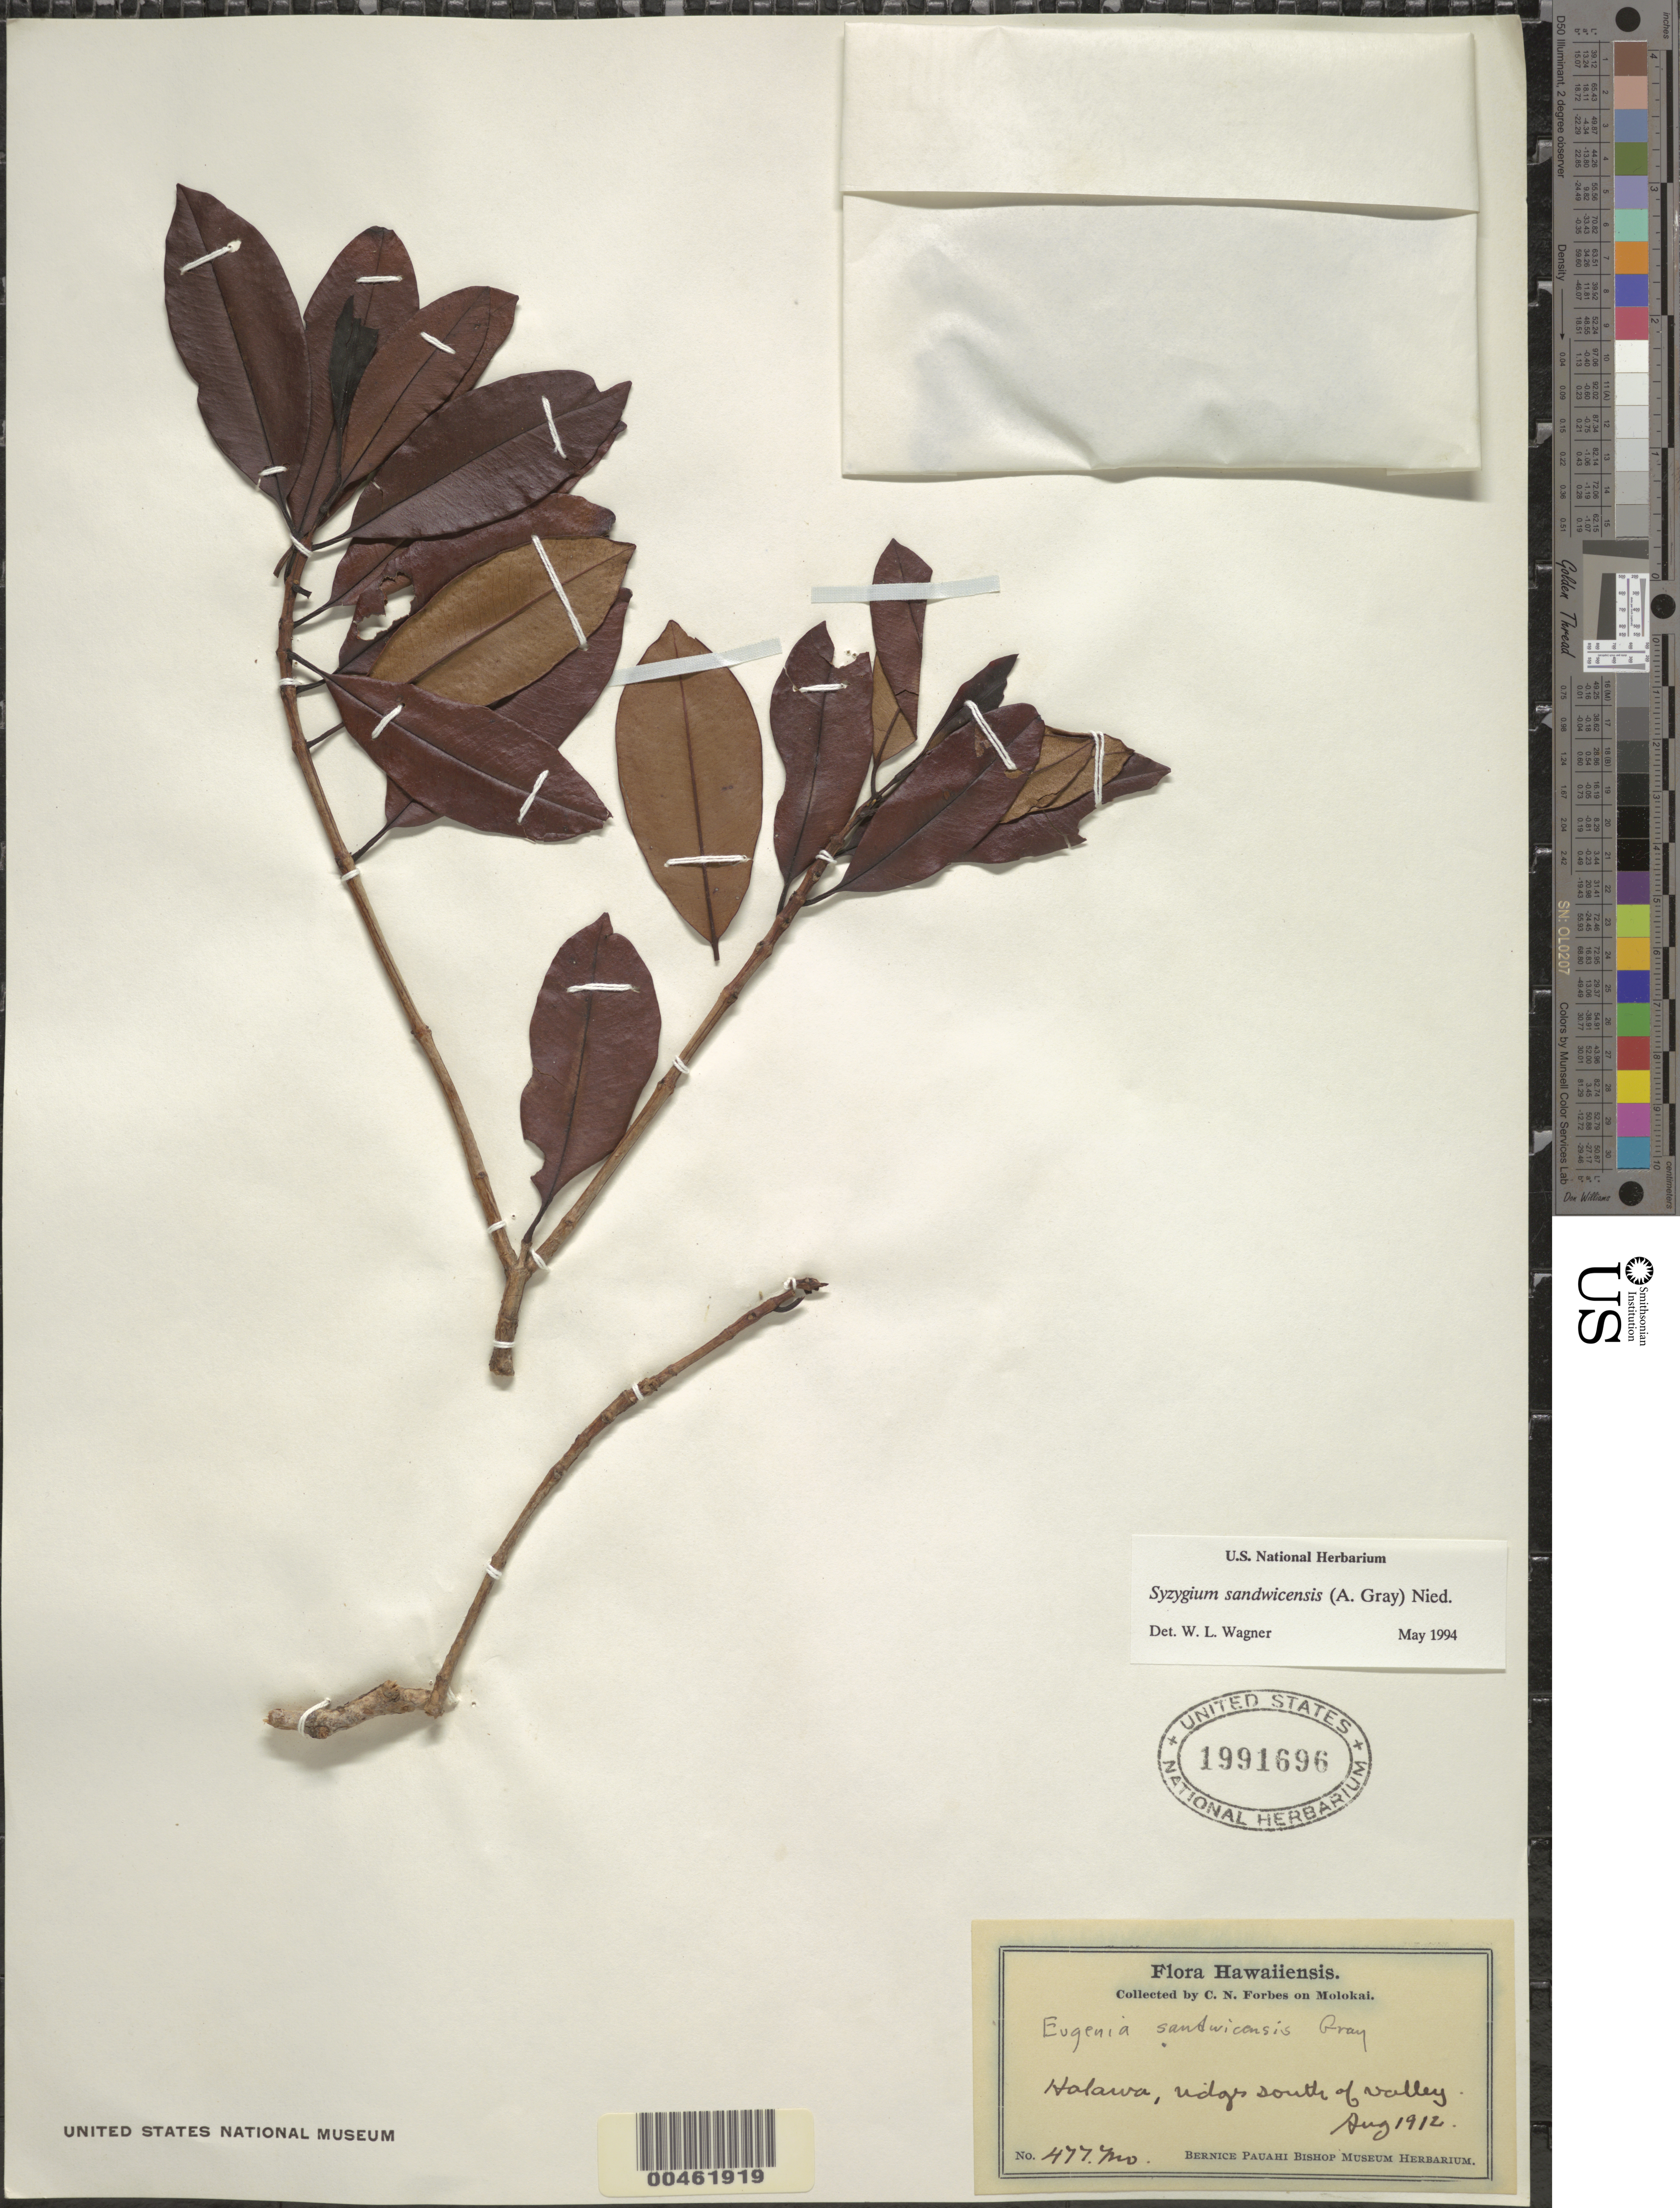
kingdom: Plantae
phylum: Tracheophyta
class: Magnoliopsida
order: Myrtales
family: Myrtaceae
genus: Syzygium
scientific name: Syzygium sandwicense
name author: (A. Gray) Müll. Stuttg.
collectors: C. N. Forbes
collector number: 477.Mo.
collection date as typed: Aug 1912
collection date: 1912-08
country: United States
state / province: Hawaii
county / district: Maui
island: Moloka'i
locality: Halawa, ridges S of valley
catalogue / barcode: US 1991696